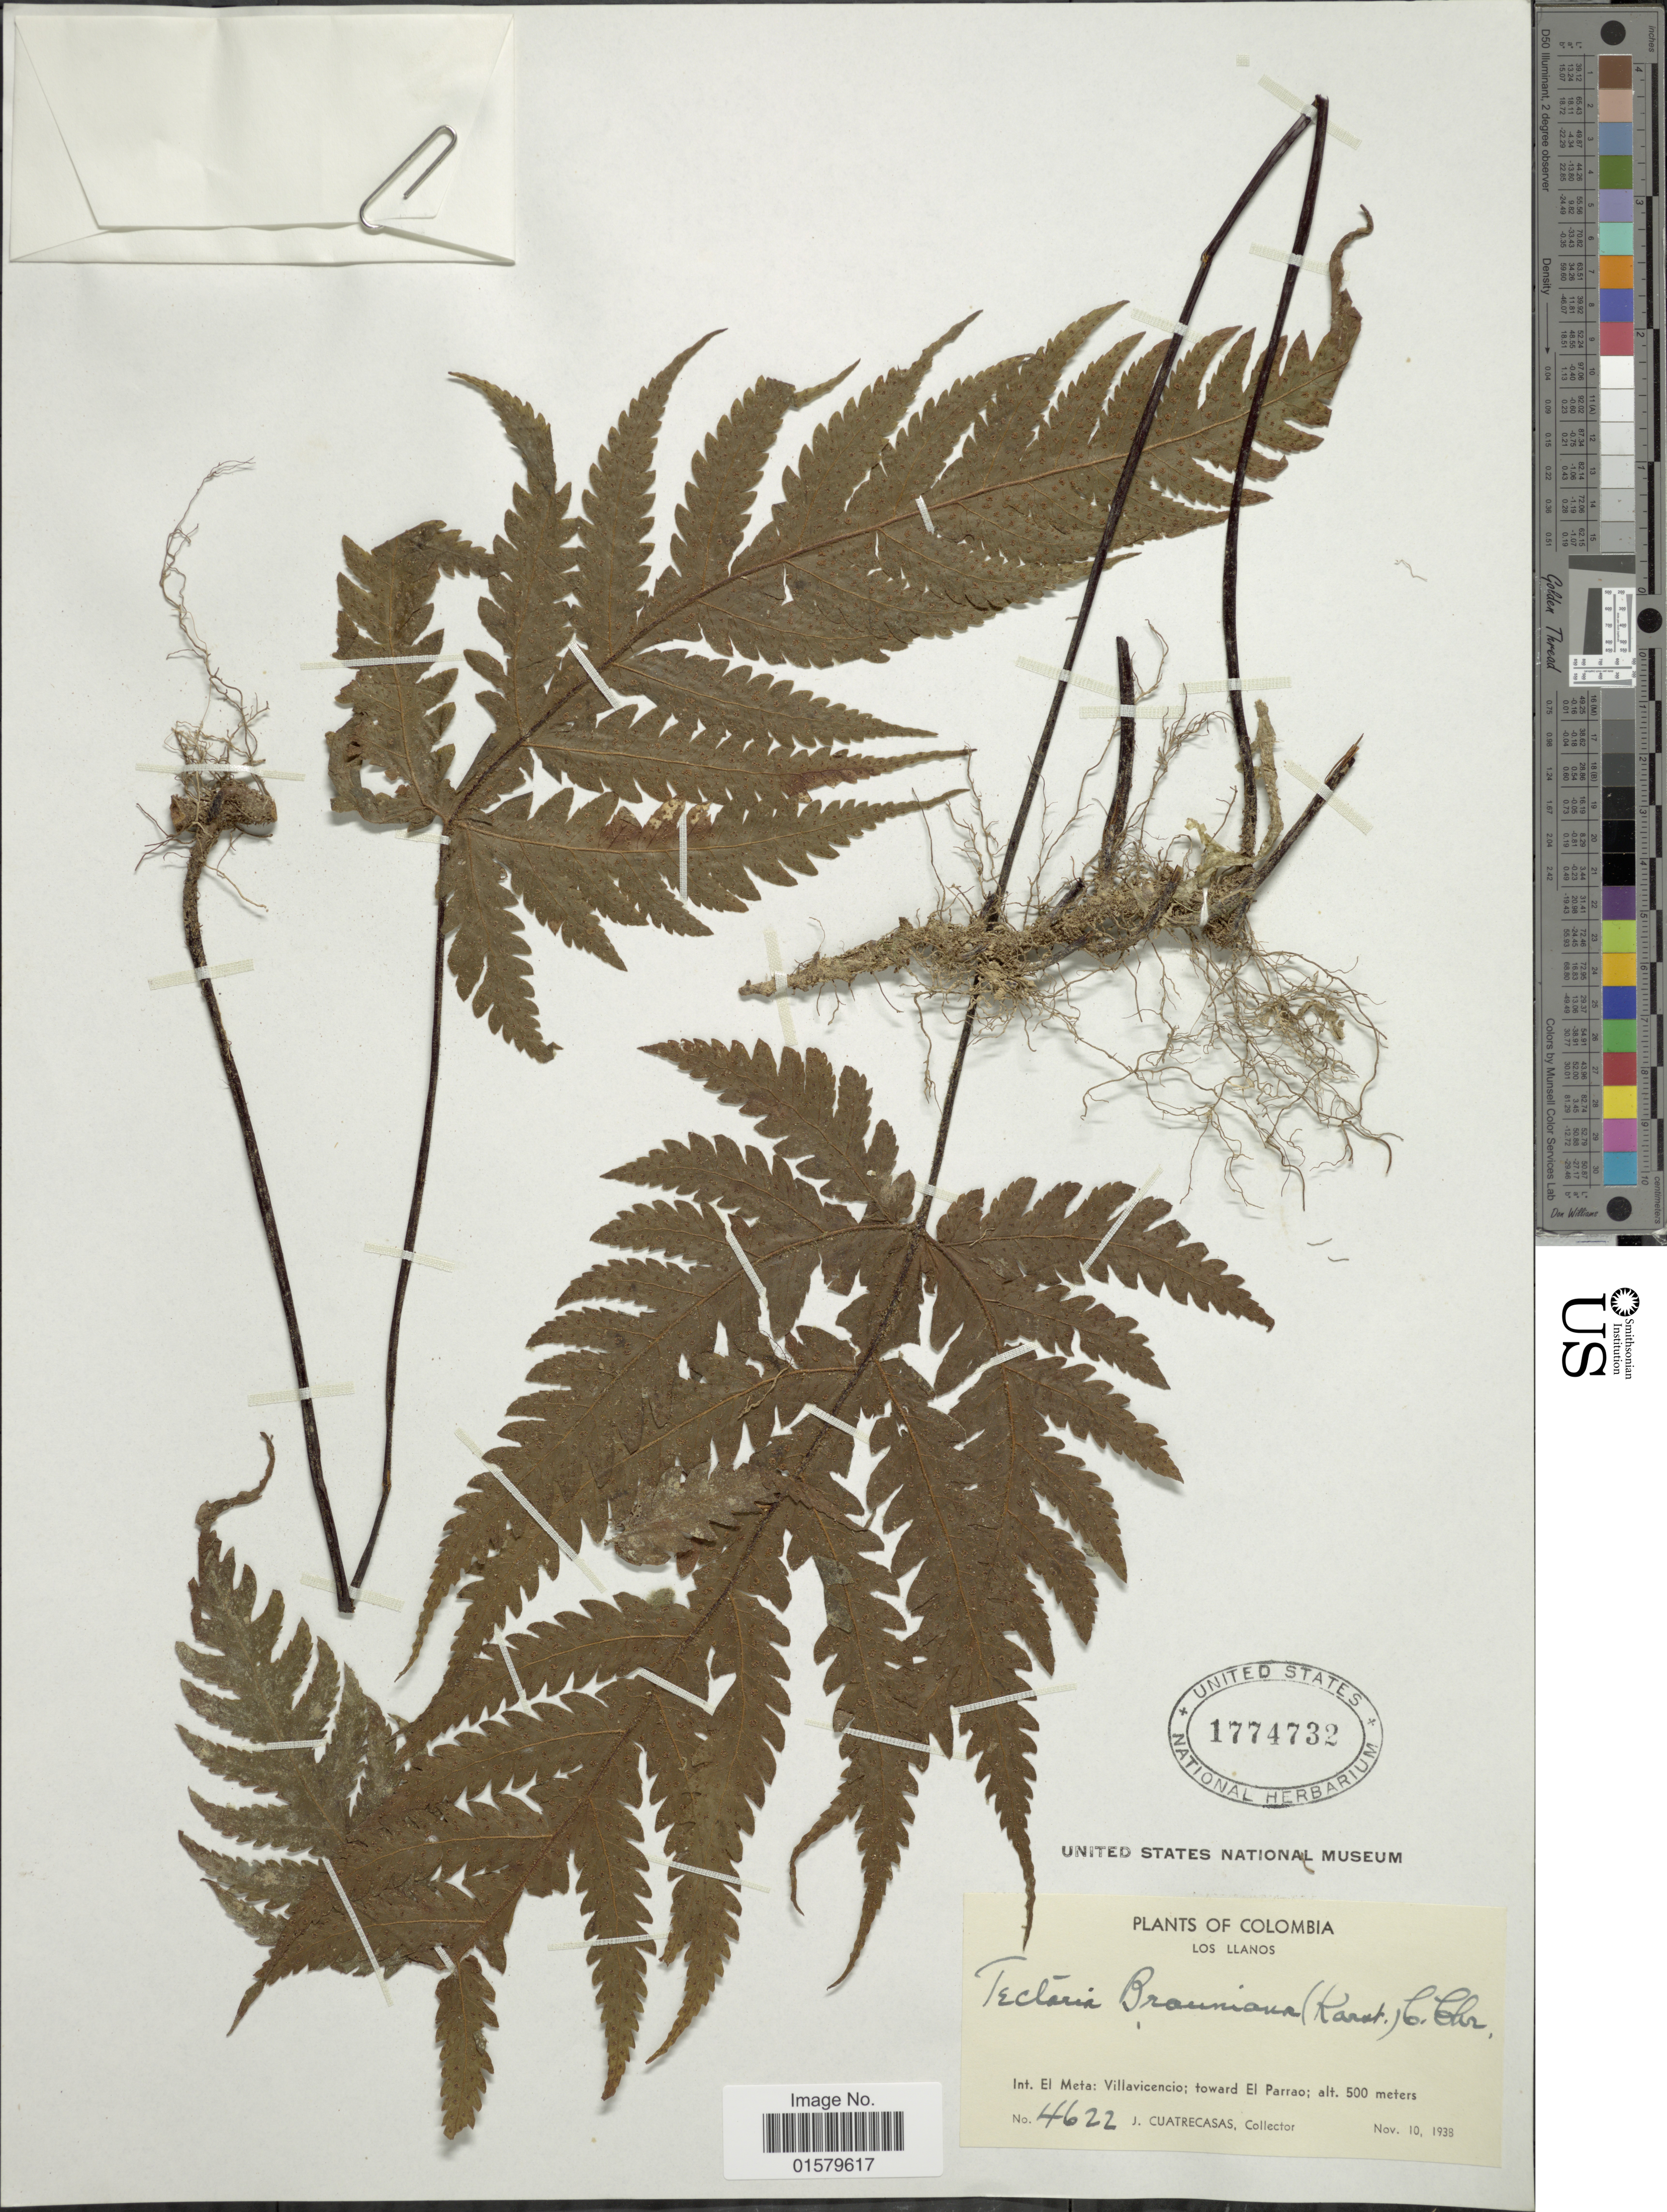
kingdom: Plantae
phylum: Tracheophyta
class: Polypodiopsida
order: Polypodiales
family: Tectariaceae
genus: Tectaria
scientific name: Tectaria brauniana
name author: (H. Karst.) C. Chr.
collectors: J. Cuatrecasas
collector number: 4622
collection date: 1938-11-10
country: Colombia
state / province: Meta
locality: Villavicencio; toward El Parrao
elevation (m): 500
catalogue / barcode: US 1774732